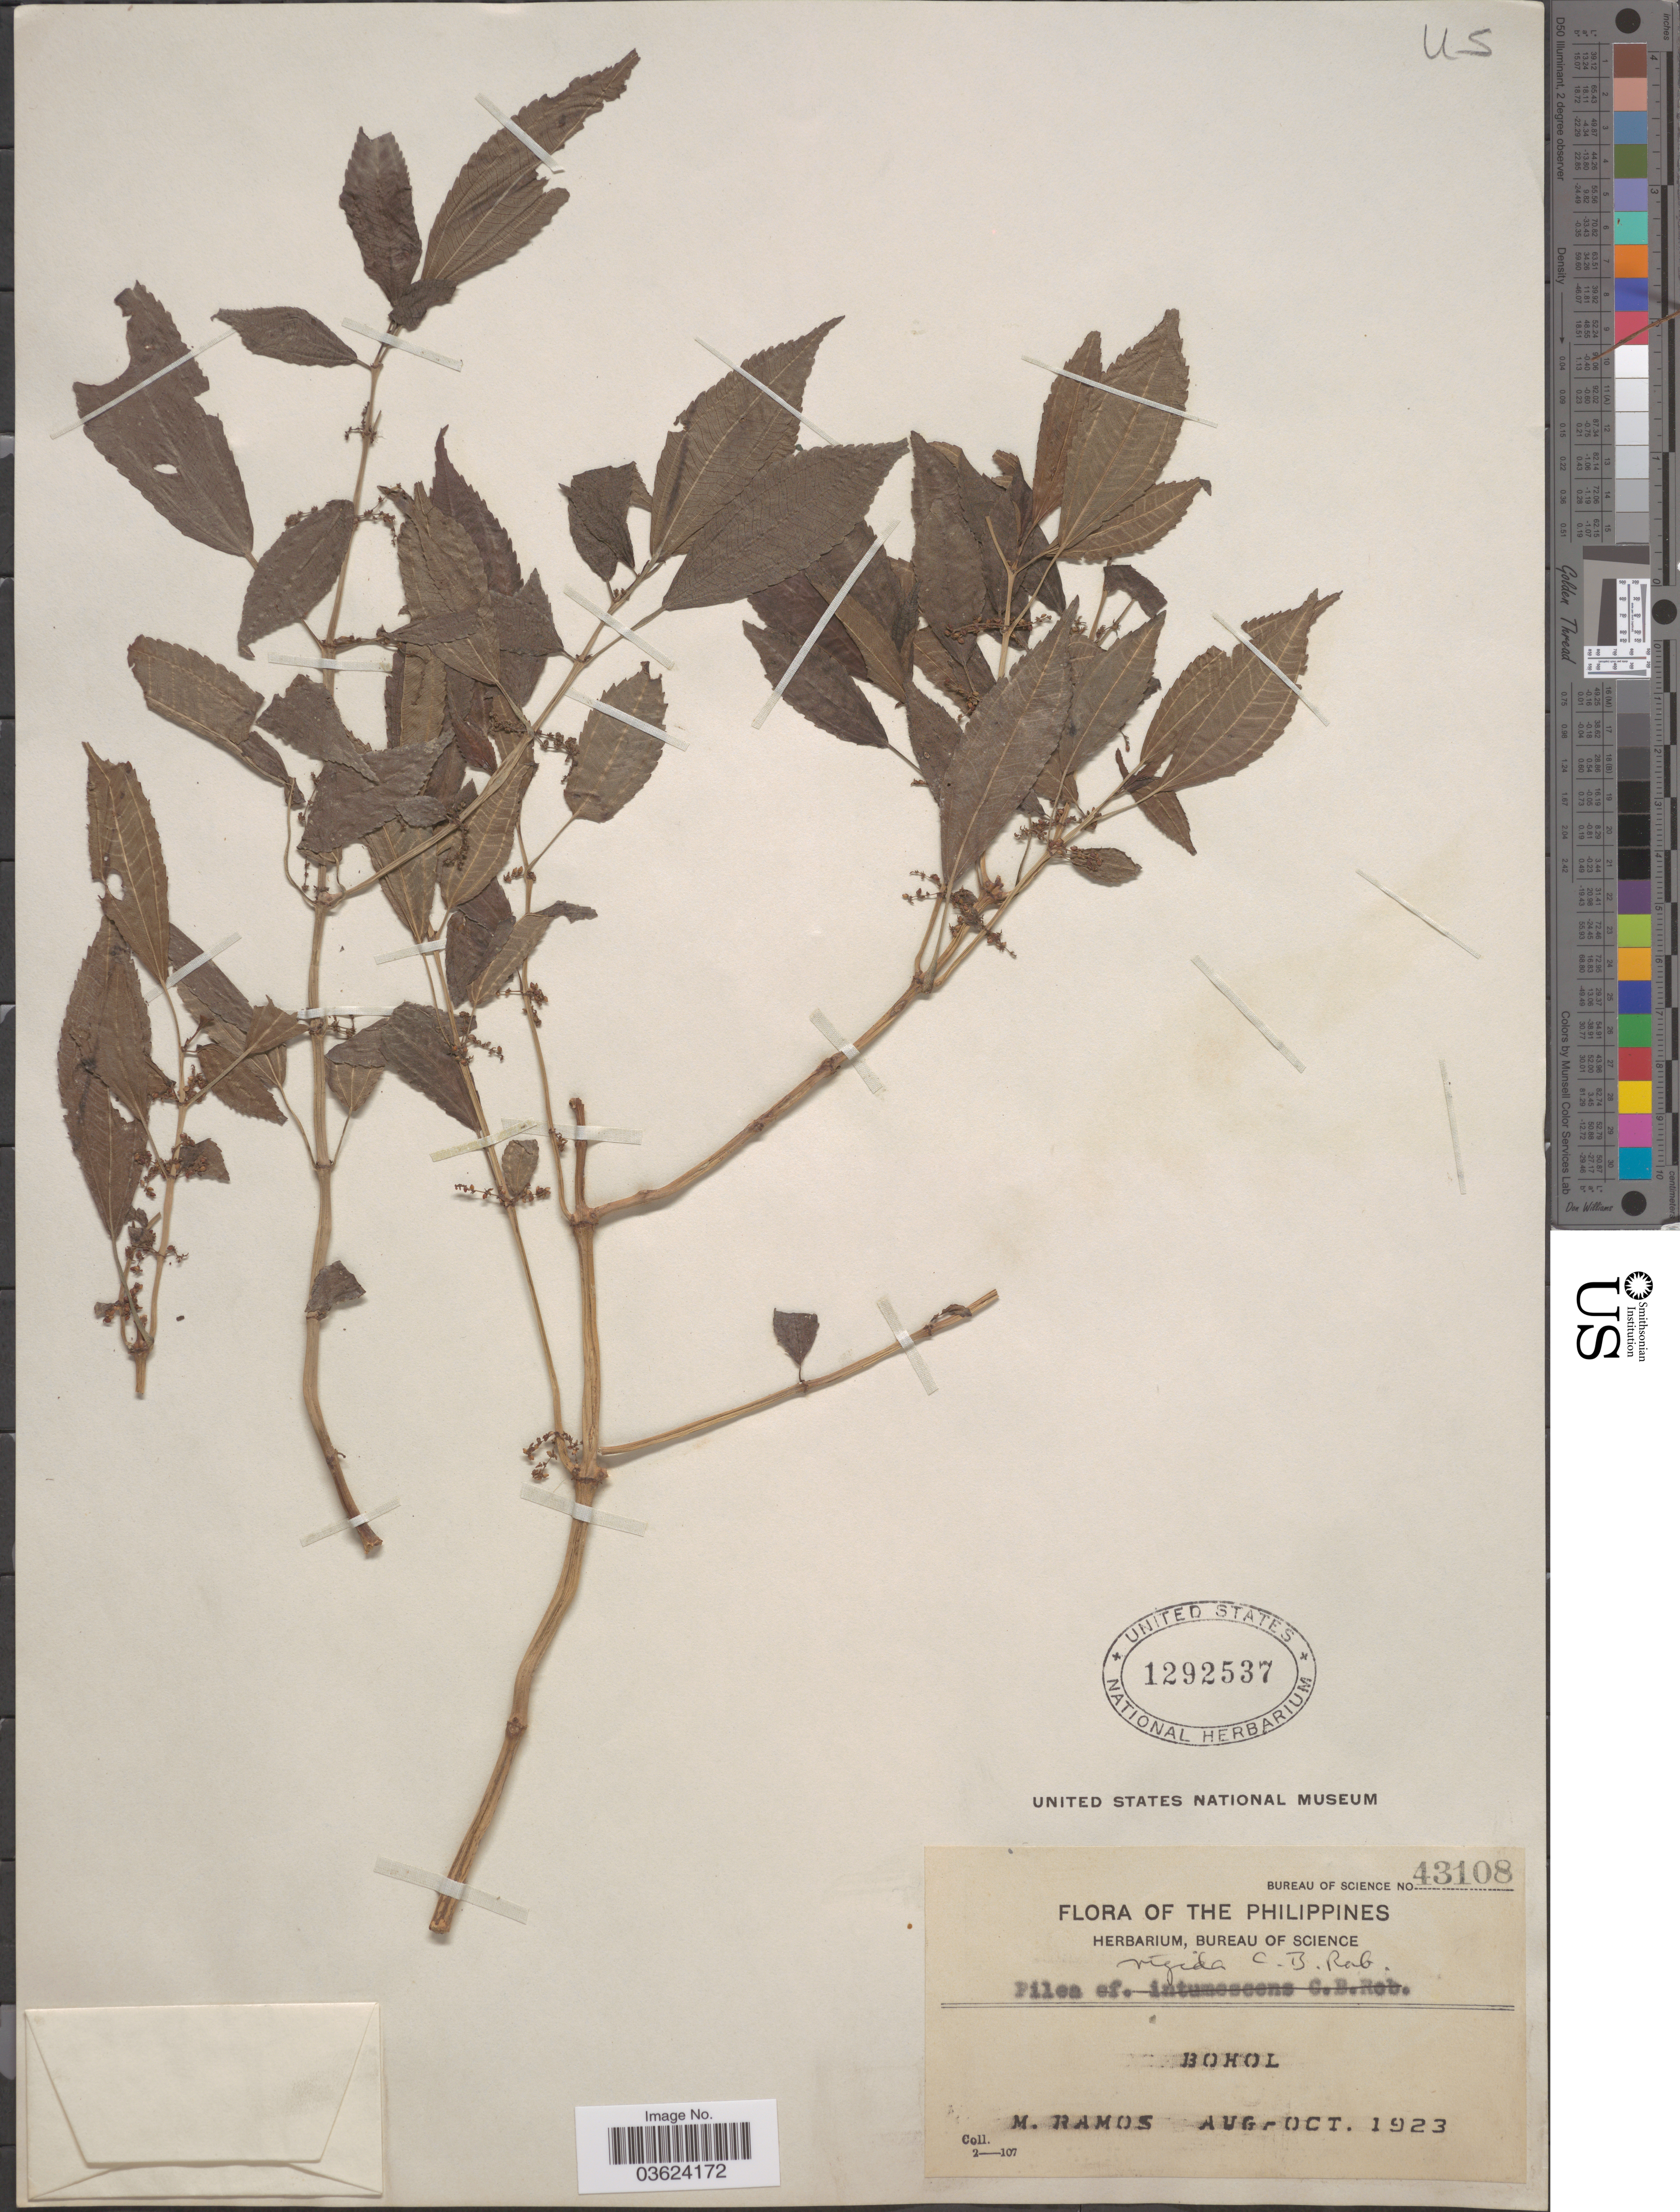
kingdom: Plantae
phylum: Tracheophyta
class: Magnoliopsida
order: Rosales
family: Urticaceae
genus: Pilea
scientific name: Pilea rigida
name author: C.B. Rob.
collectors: M. Ramos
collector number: Bureau of Science 43108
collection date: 1923-08/1923-10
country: Philippines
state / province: Central Visayas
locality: Bohol.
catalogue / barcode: US 1292537